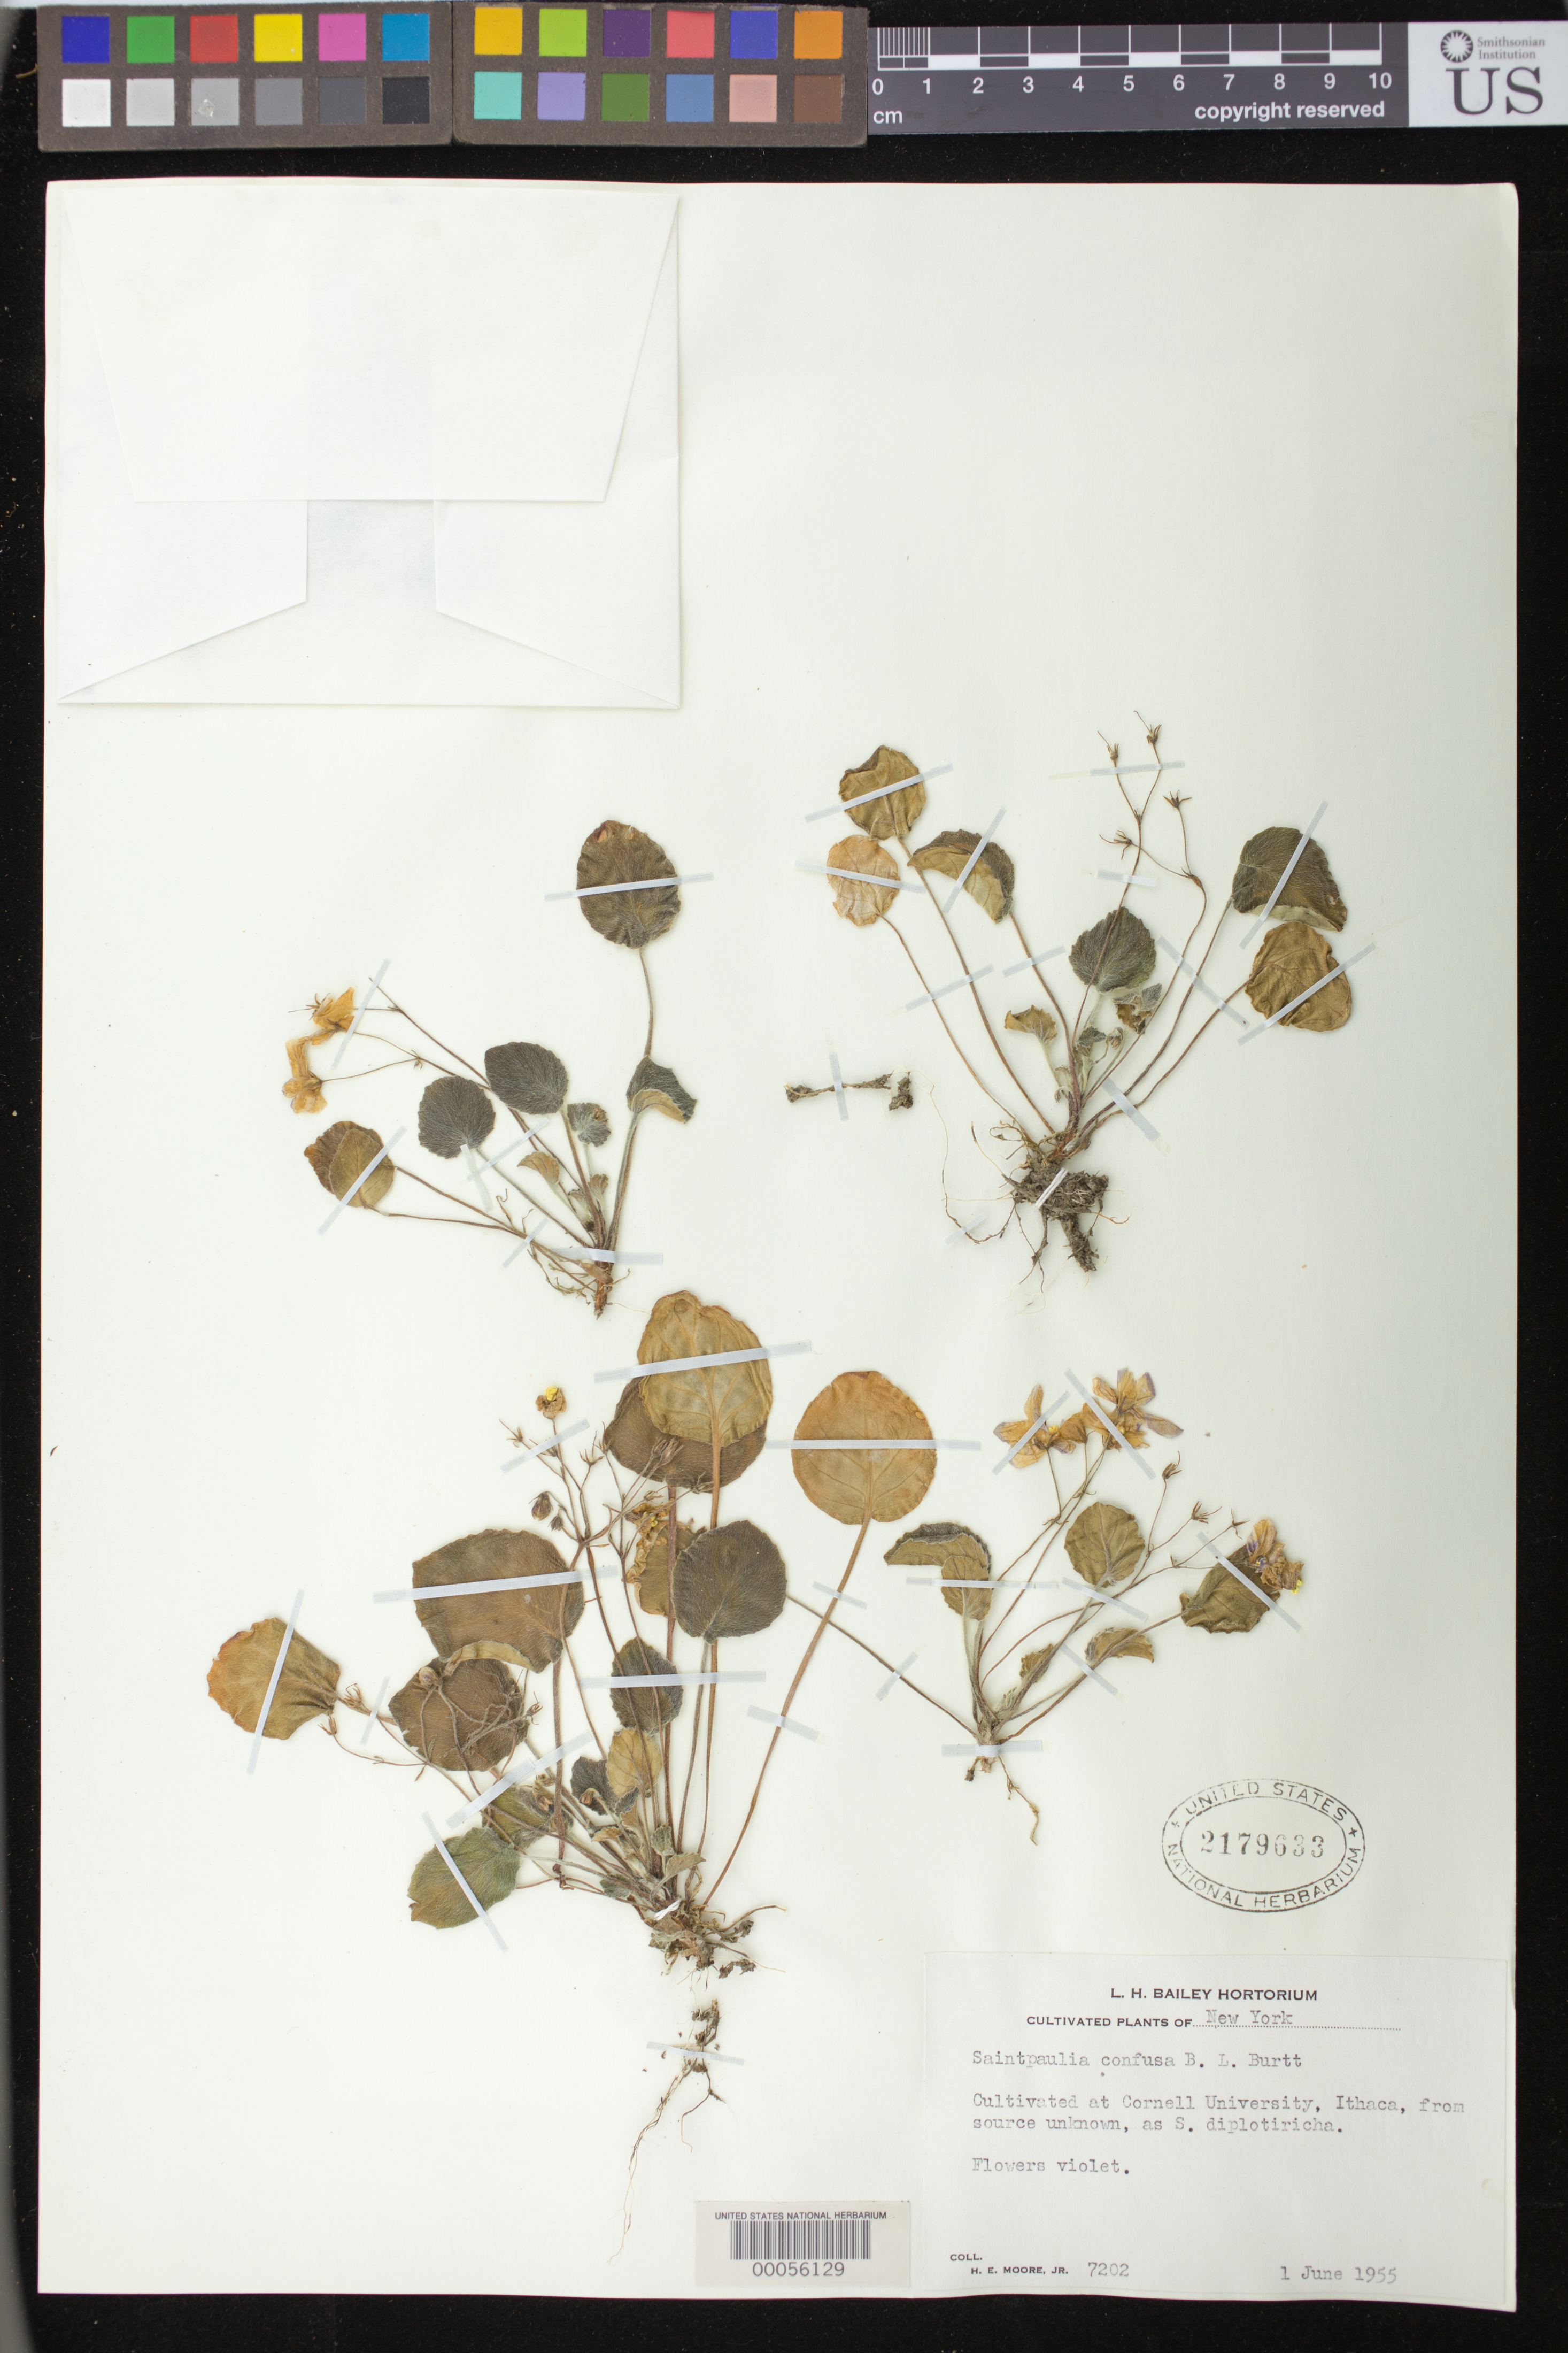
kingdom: Plantae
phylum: Tracheophyta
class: Magnoliopsida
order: Lamiales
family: Gesneriaceae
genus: Streptocarpus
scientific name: Streptocarpus ionanthus subsp. grotei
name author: (Engl.) Christenh.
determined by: Skog, Laurence E.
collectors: H. E. Moore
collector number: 7202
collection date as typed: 01 Jun 1955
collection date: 1955-06-01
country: United States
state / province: New York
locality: Cornell University, Ithaca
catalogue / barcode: US 2179633